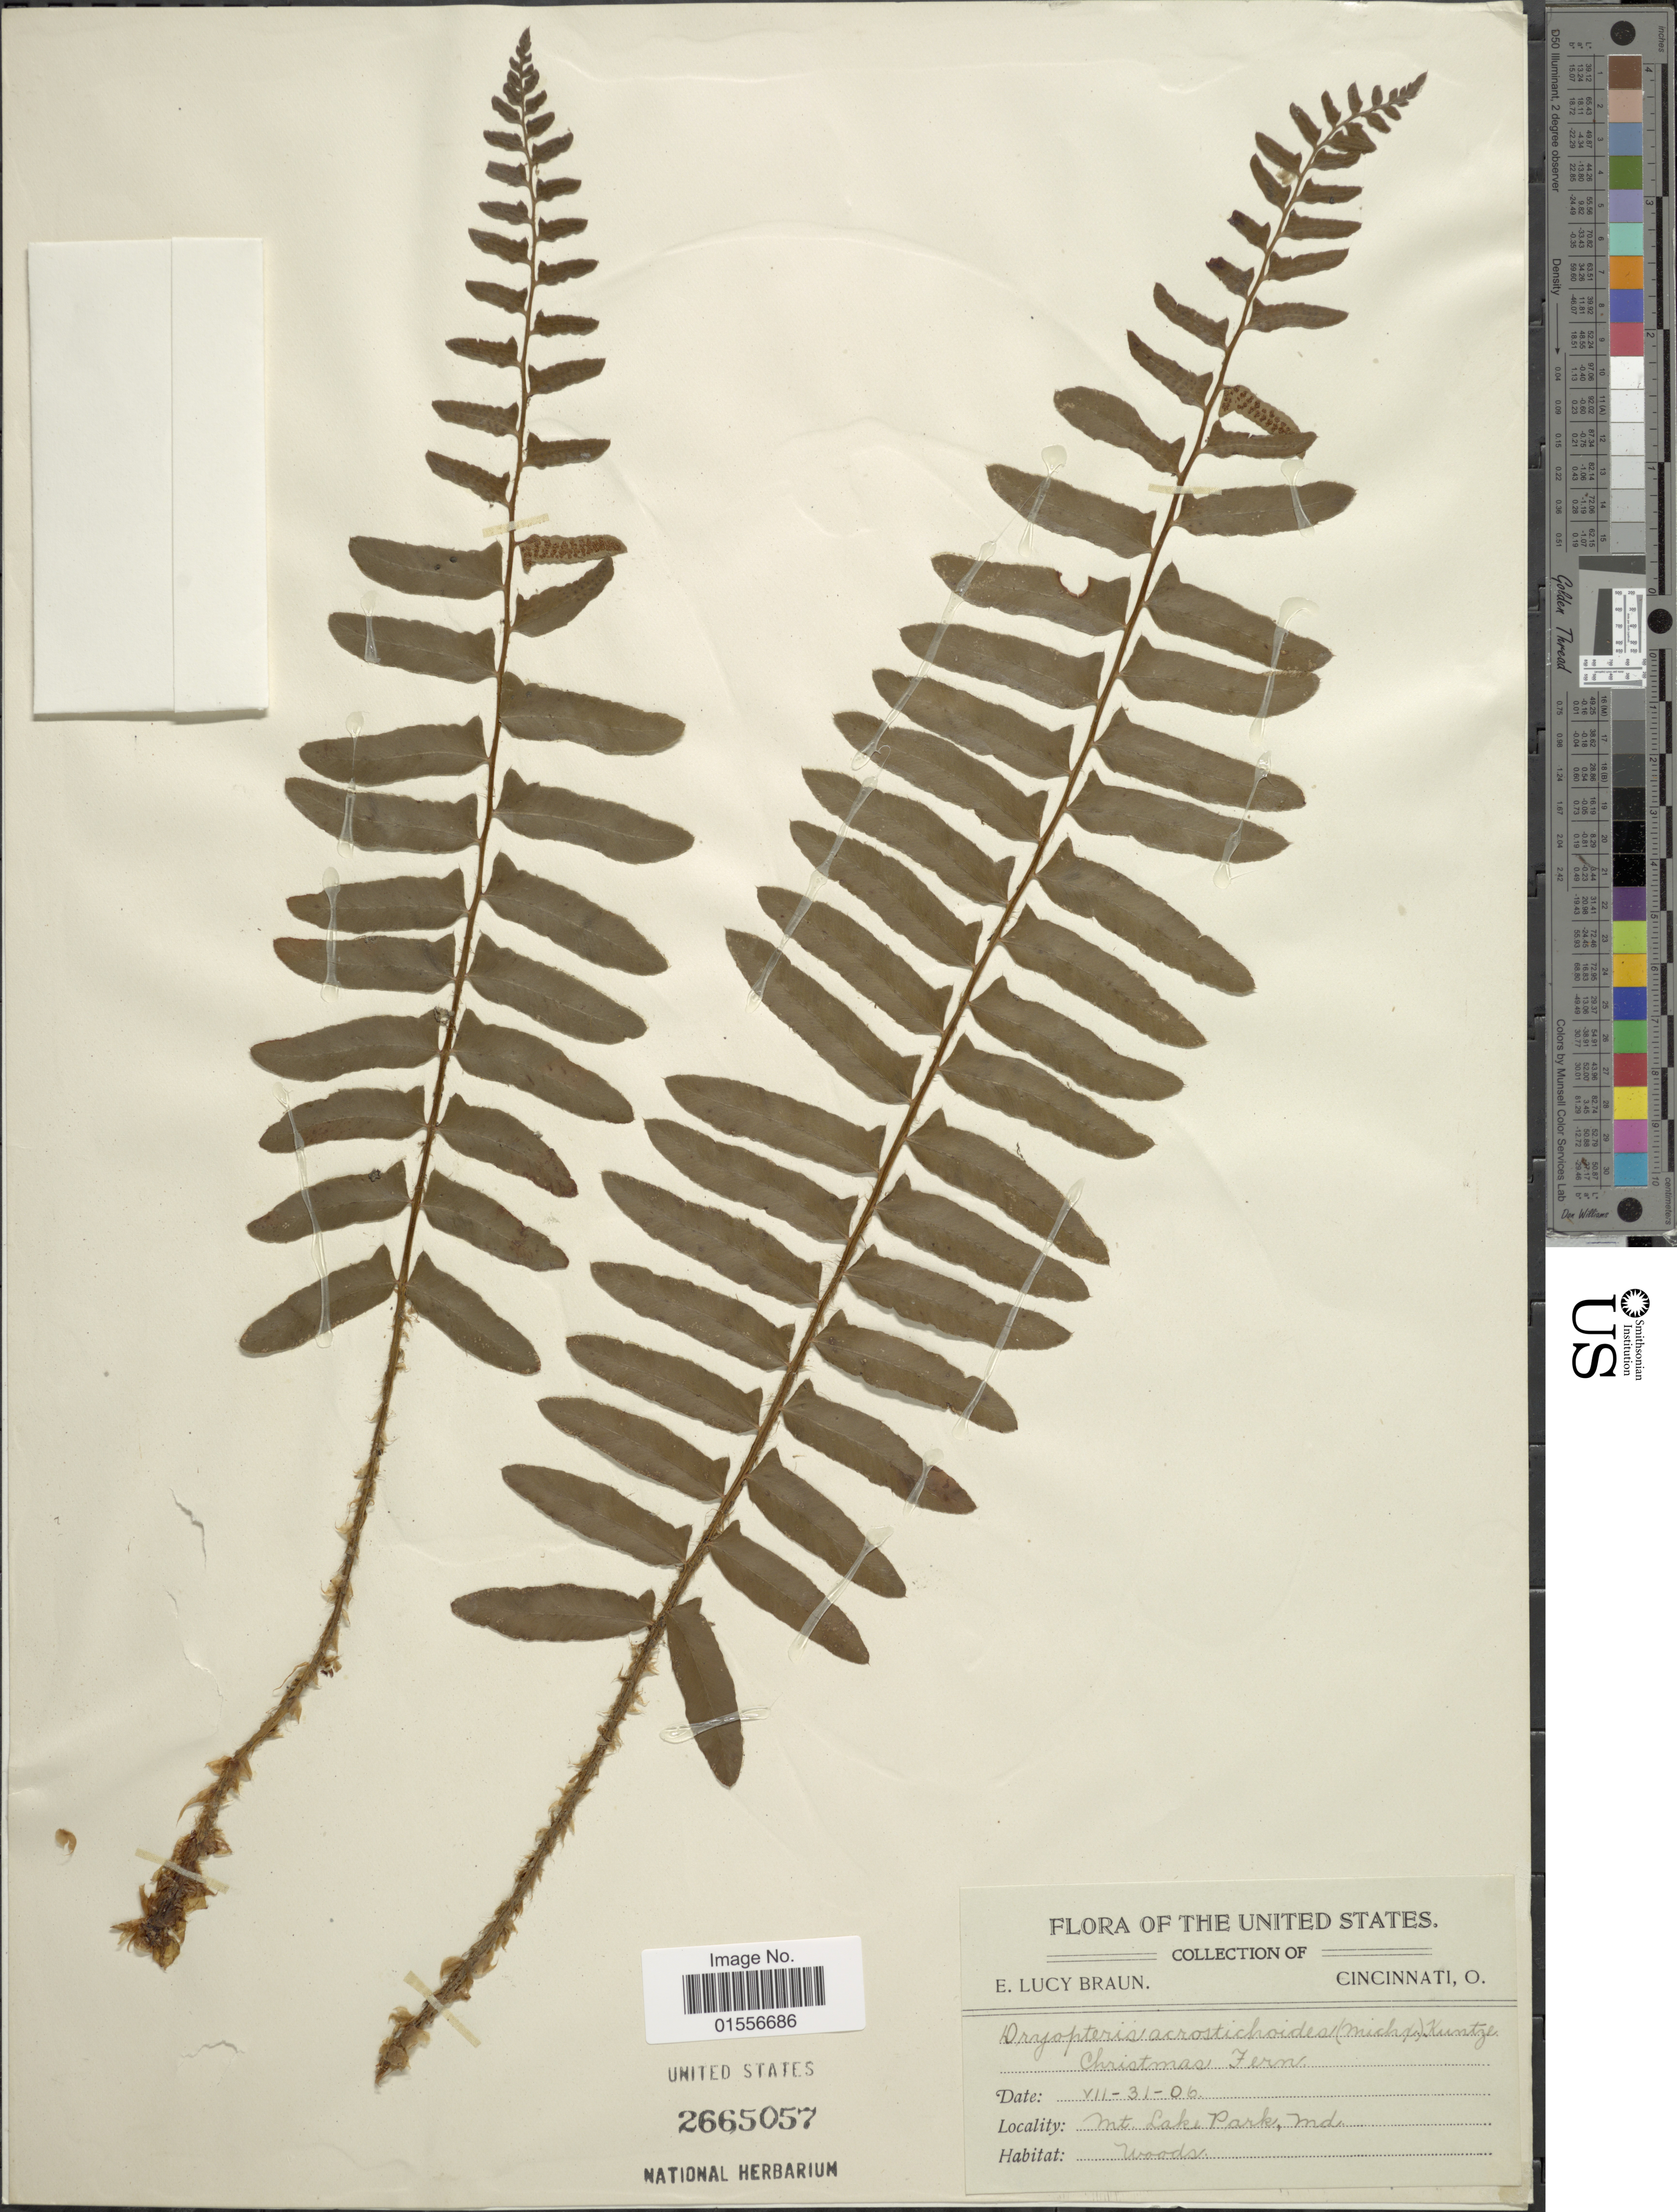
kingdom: Plantae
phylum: Tracheophyta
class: Polypodiopsida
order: Polypodiales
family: Dryopteridaceae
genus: Polystichum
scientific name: Polystichum acrostichoides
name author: (Michx.) Schott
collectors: E. L. Braun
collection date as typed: Transcribed d/m/y: 31/7/6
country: United States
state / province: Indiana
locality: Mt. Lake Park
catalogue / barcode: US 2665057